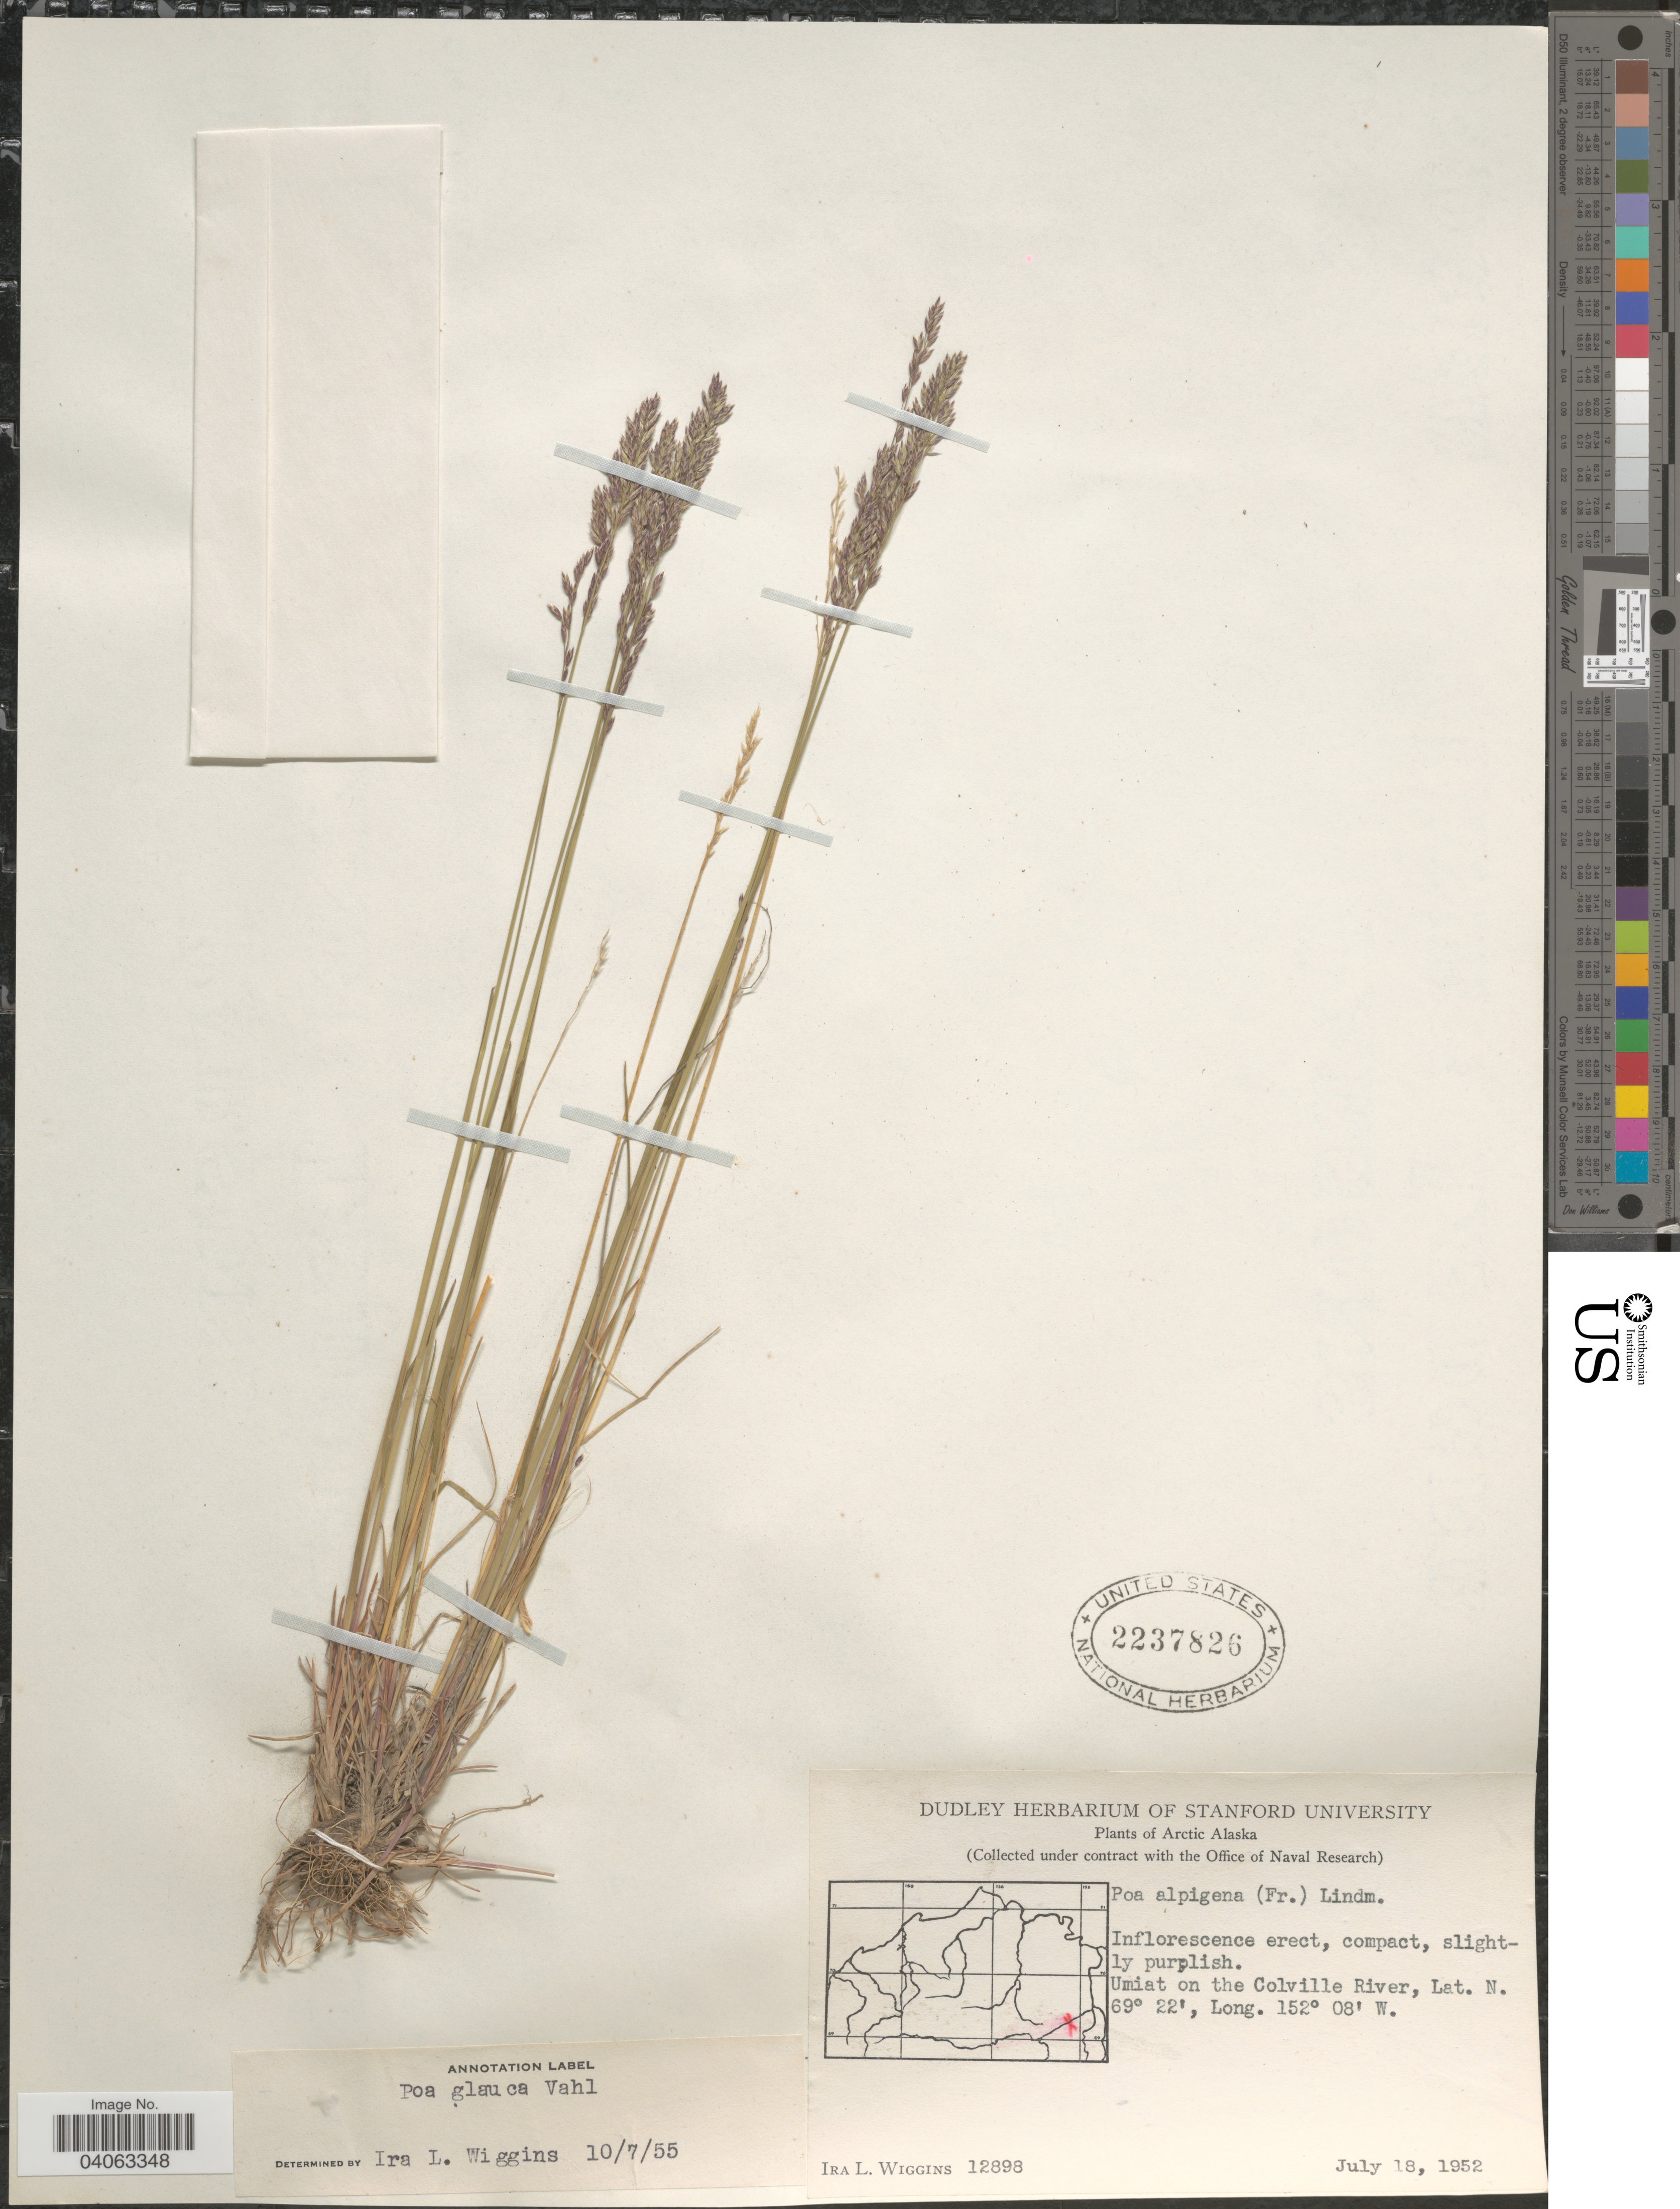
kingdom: Plantae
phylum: Tracheophyta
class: Liliopsida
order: Poales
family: Poaceae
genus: Poa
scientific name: Poa pratensis subsp. alpigena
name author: (Lindm.) Hiitonen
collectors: I. L. Wiggins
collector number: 12898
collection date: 1952-07-18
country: United States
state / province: Alaska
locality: Arctic Alaska. Umiat on the Colville River.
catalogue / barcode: US 2237826